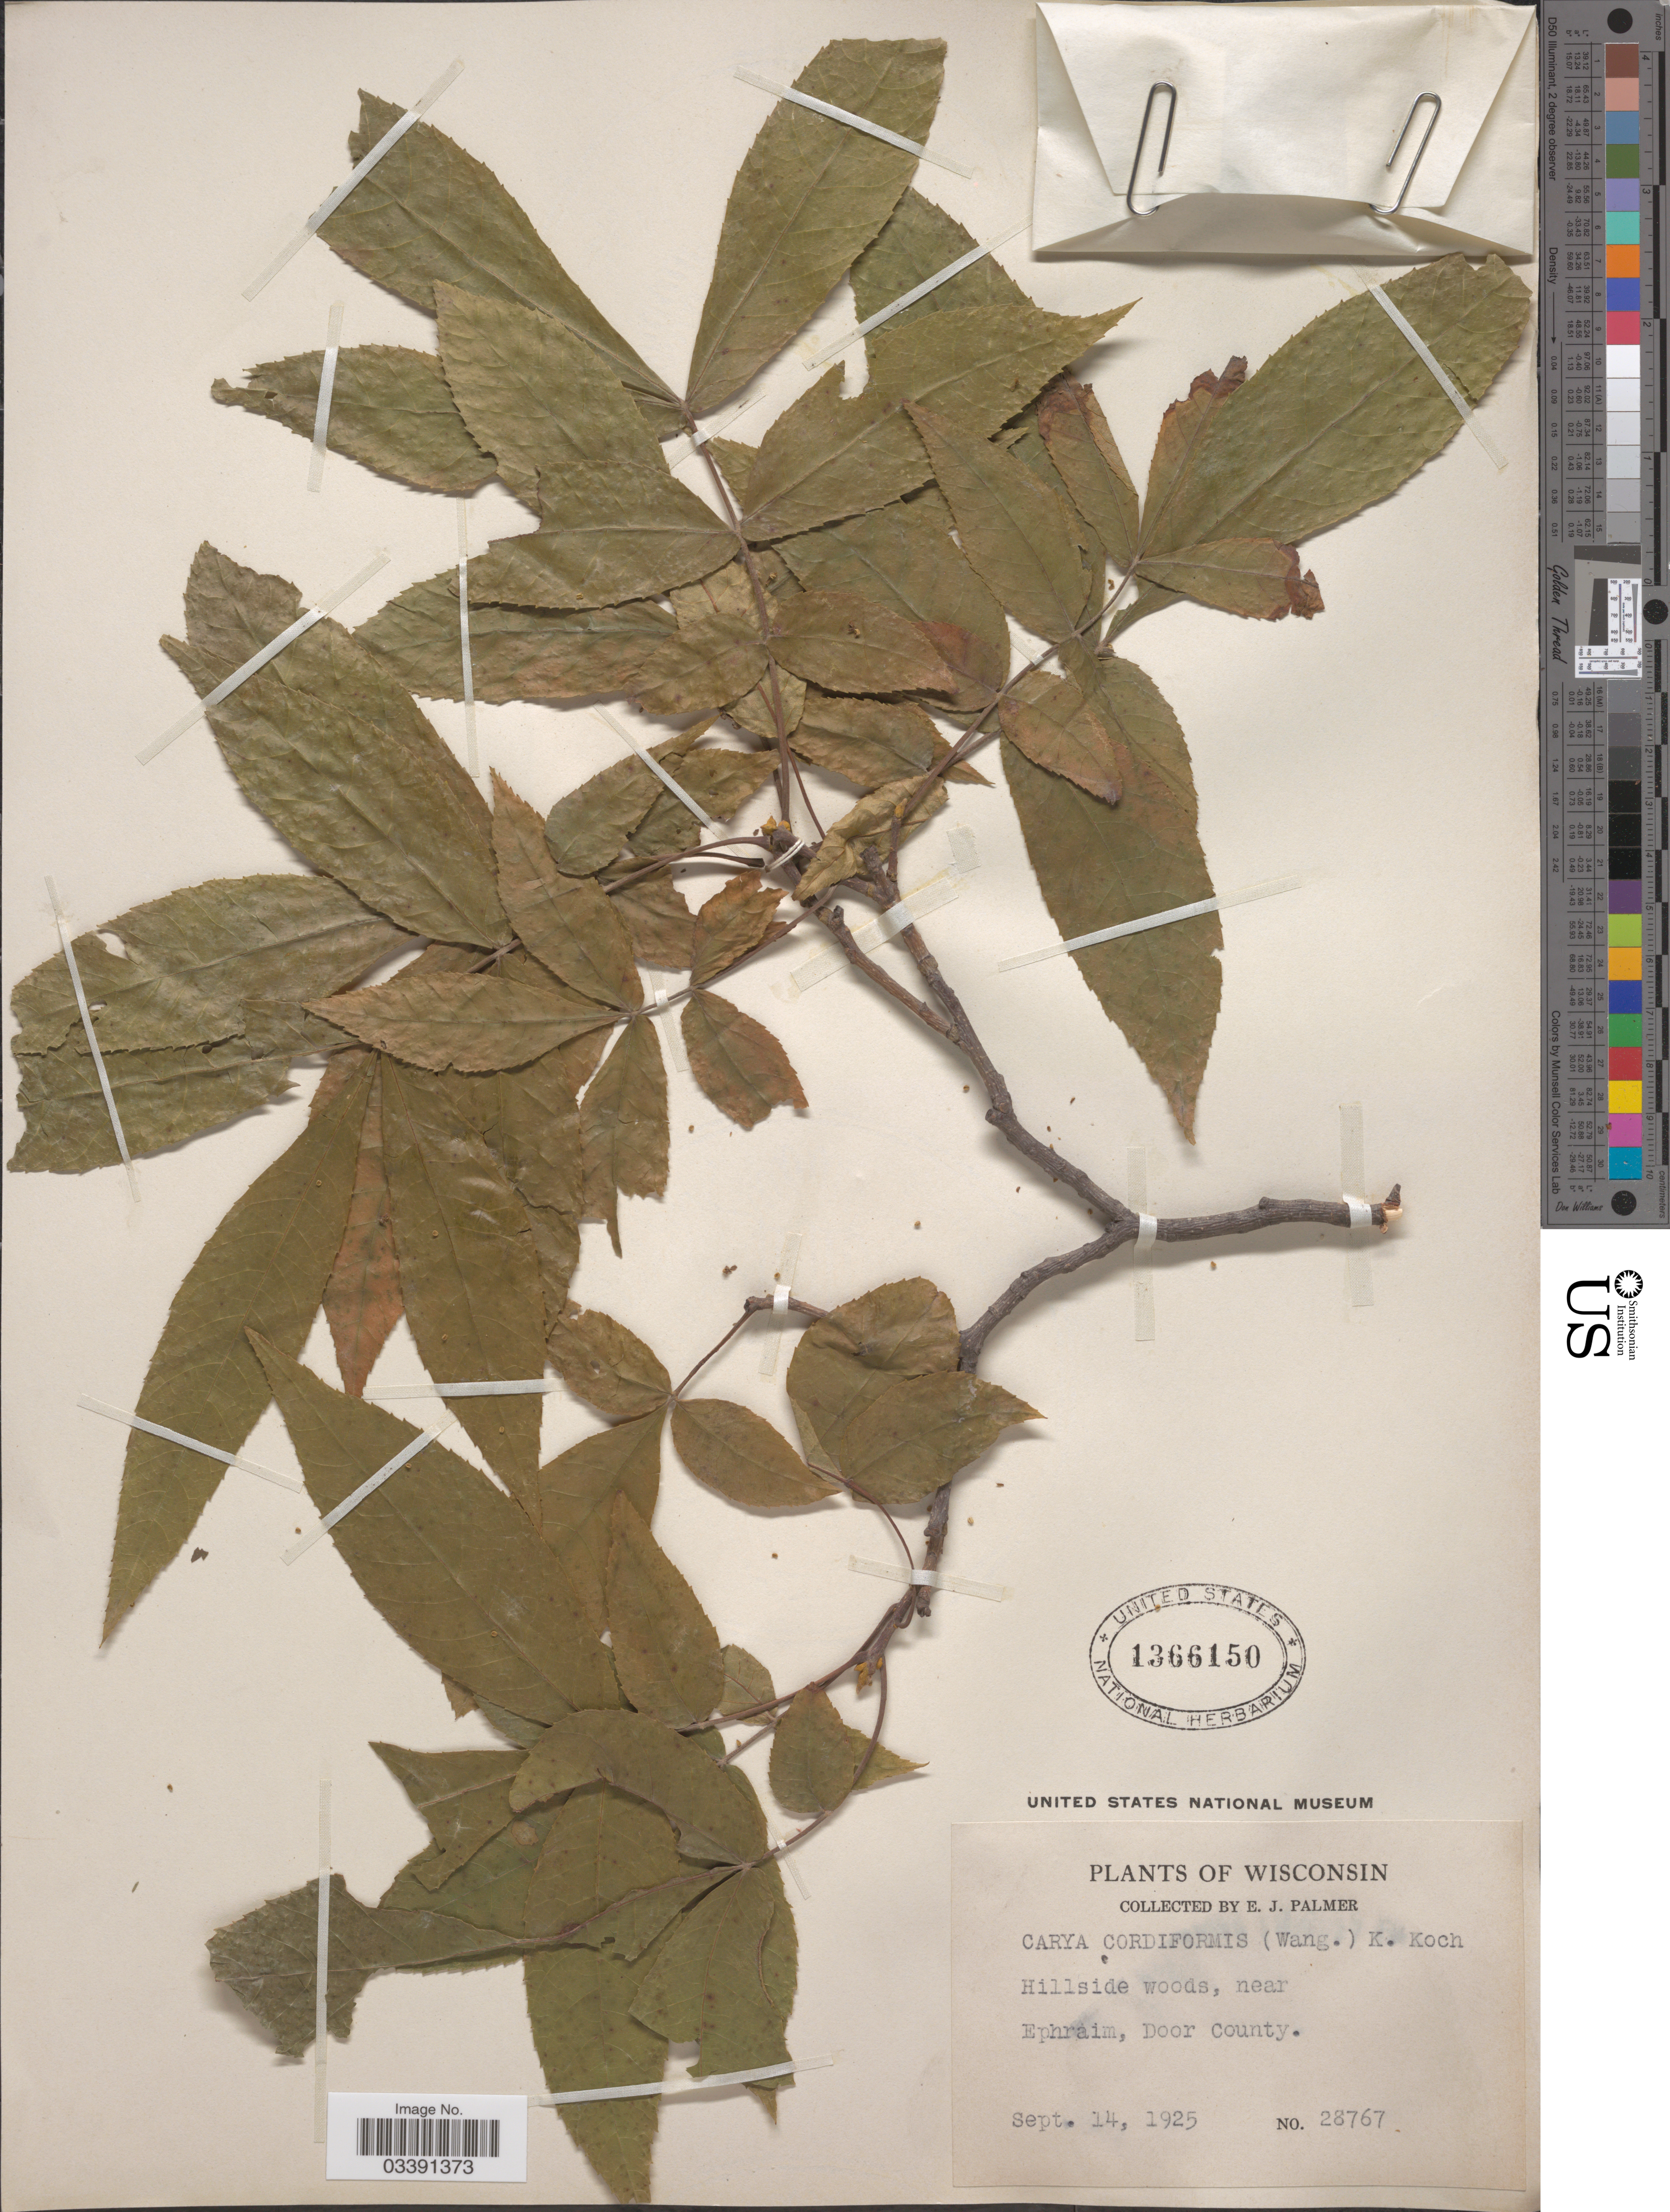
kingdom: Plantae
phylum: Tracheophyta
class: Magnoliopsida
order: Fagales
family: Juglandaceae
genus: Carya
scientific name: Carya cordiformis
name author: (Wangenh.) K. Koch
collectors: E. J. Palmer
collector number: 28767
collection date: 1925-09-14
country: United States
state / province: Wisconsin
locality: Hillside woods, near Ephraim, Door County.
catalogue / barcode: US 1366150